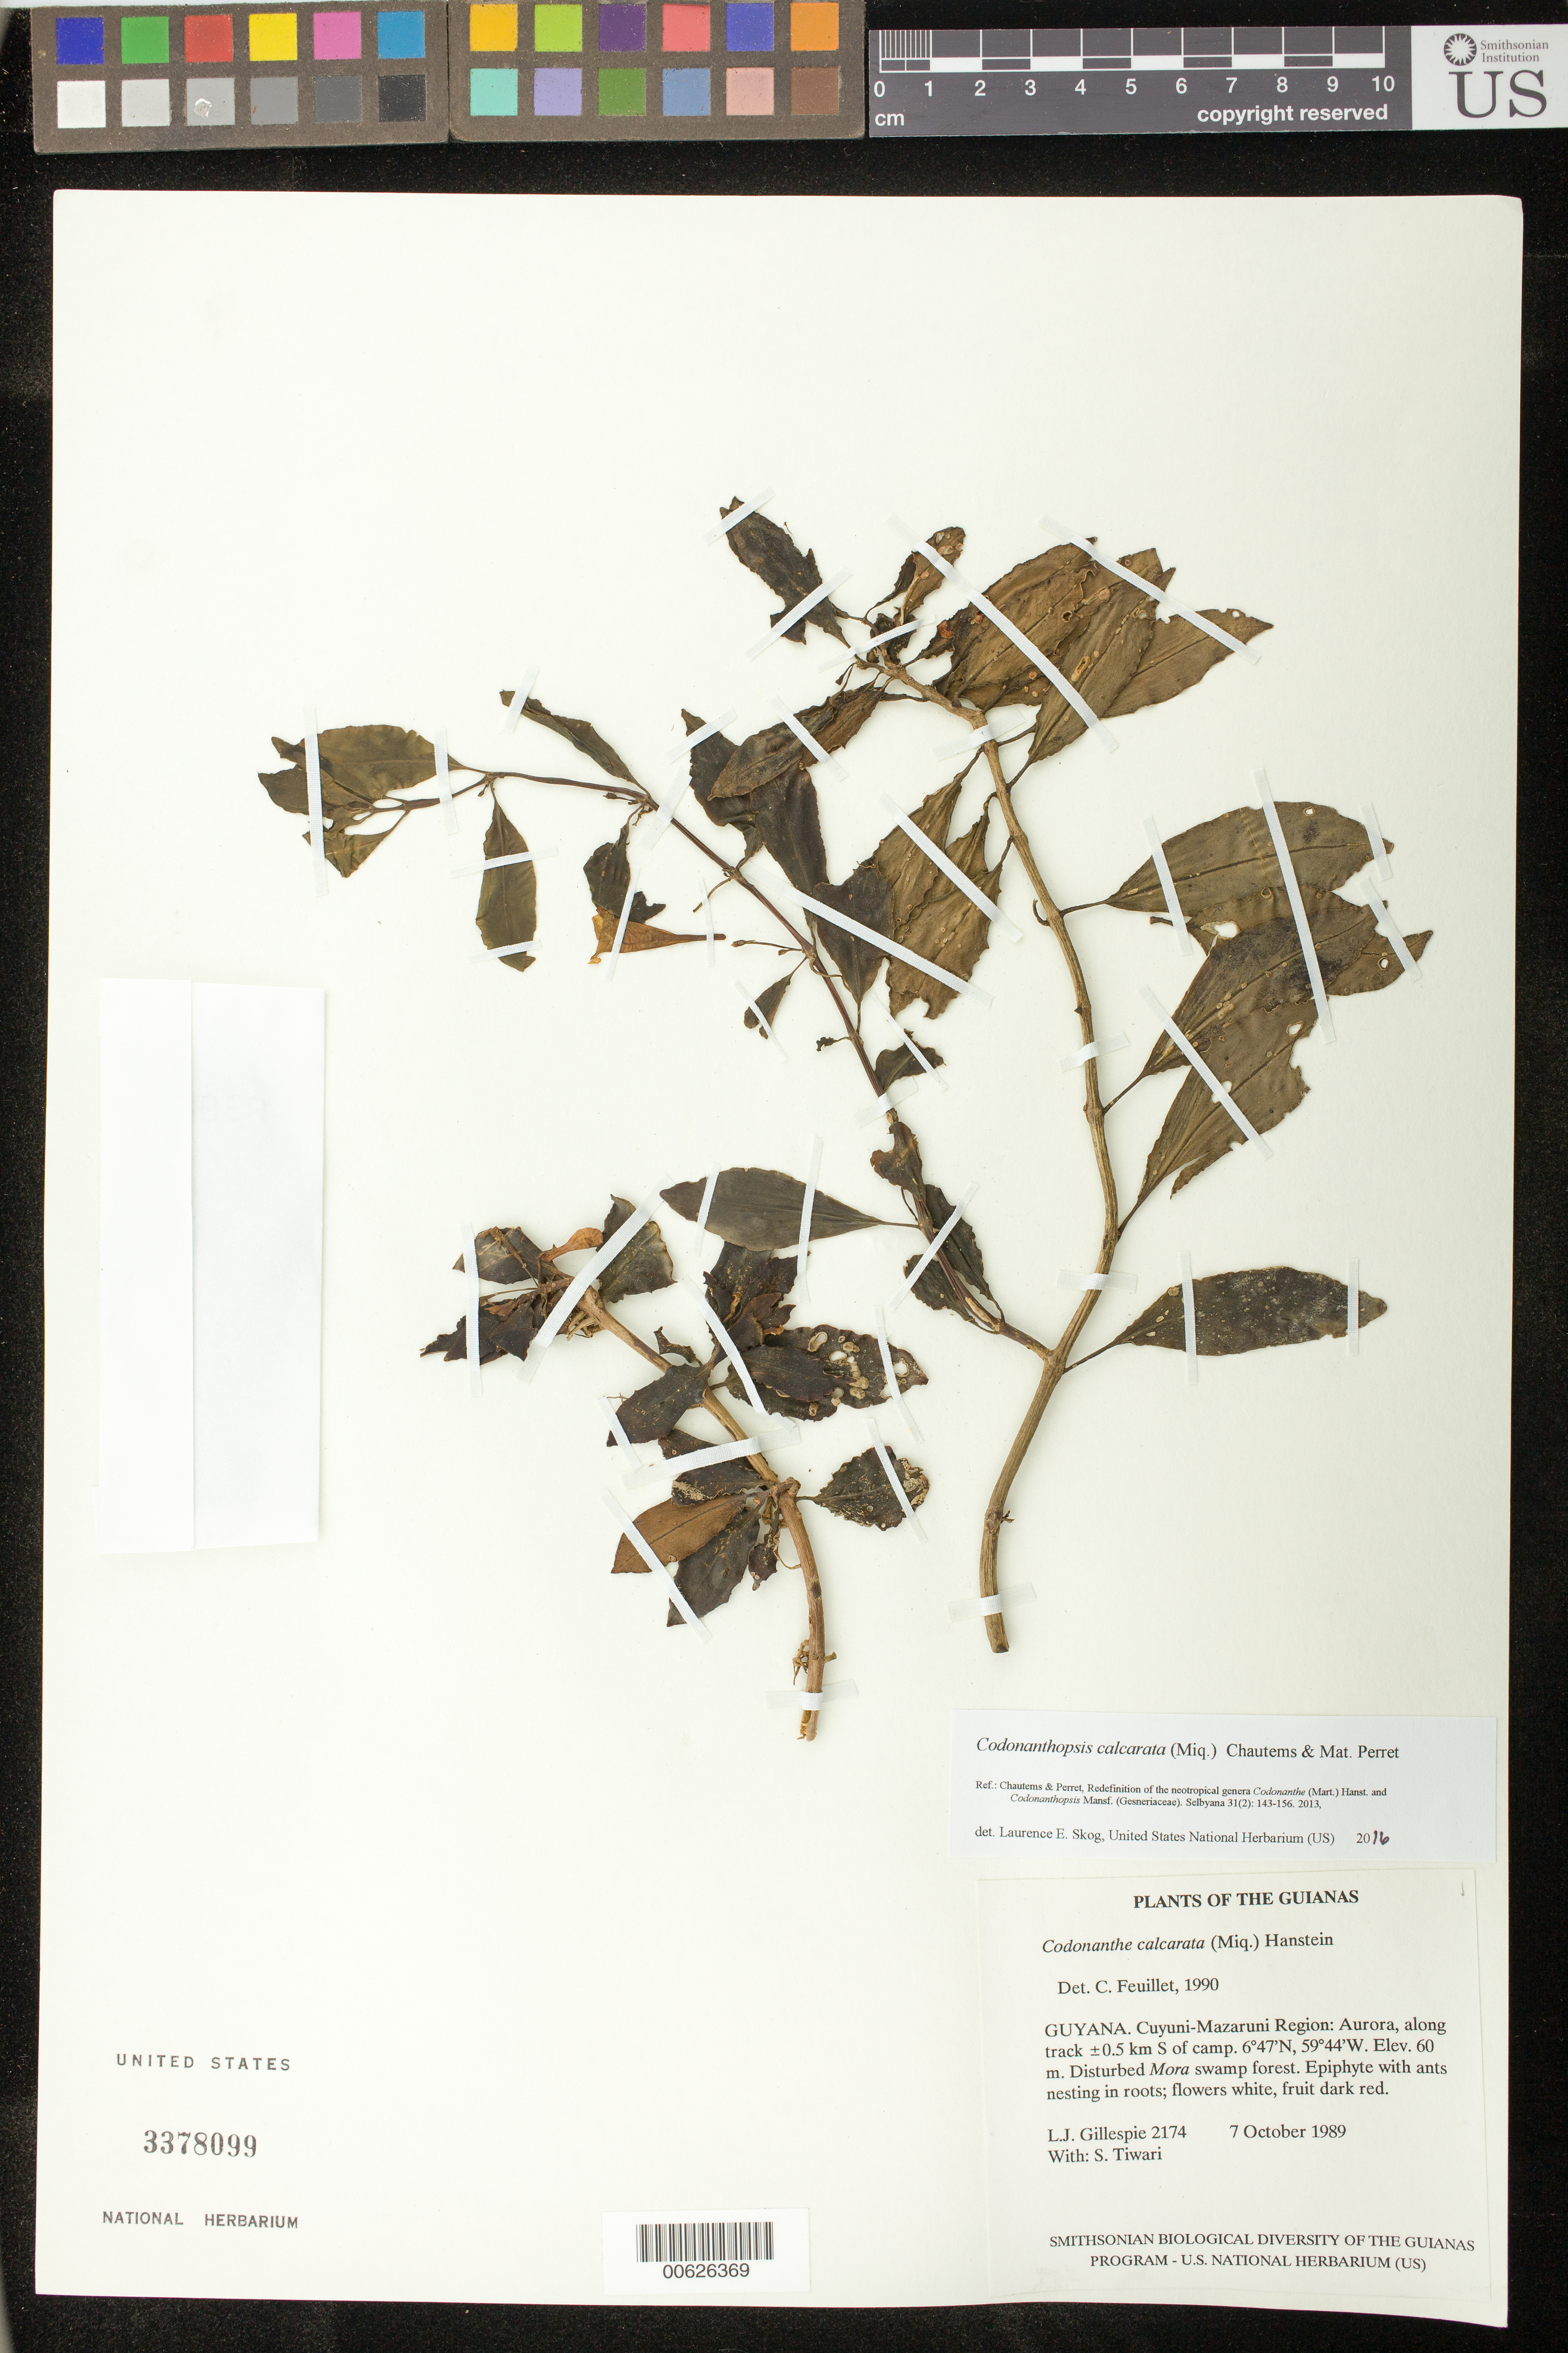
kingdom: Plantae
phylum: Tracheophyta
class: Magnoliopsida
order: Lamiales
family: Gesneriaceae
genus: Codonanthopsis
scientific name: Codonanthopsis calcarata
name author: (Miq.) Chautems & Mat.Perret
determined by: Skog, Laurence E.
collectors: L. J. Gillespie & S. Tiwari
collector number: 2174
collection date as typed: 07 Oct 1989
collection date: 1989-10-07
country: Guyana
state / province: Cuyuni-Mazaruni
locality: Aurora, along track ±0.5 km S of camp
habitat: Disturbed Mora swamp forest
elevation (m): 60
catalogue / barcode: US 3378099